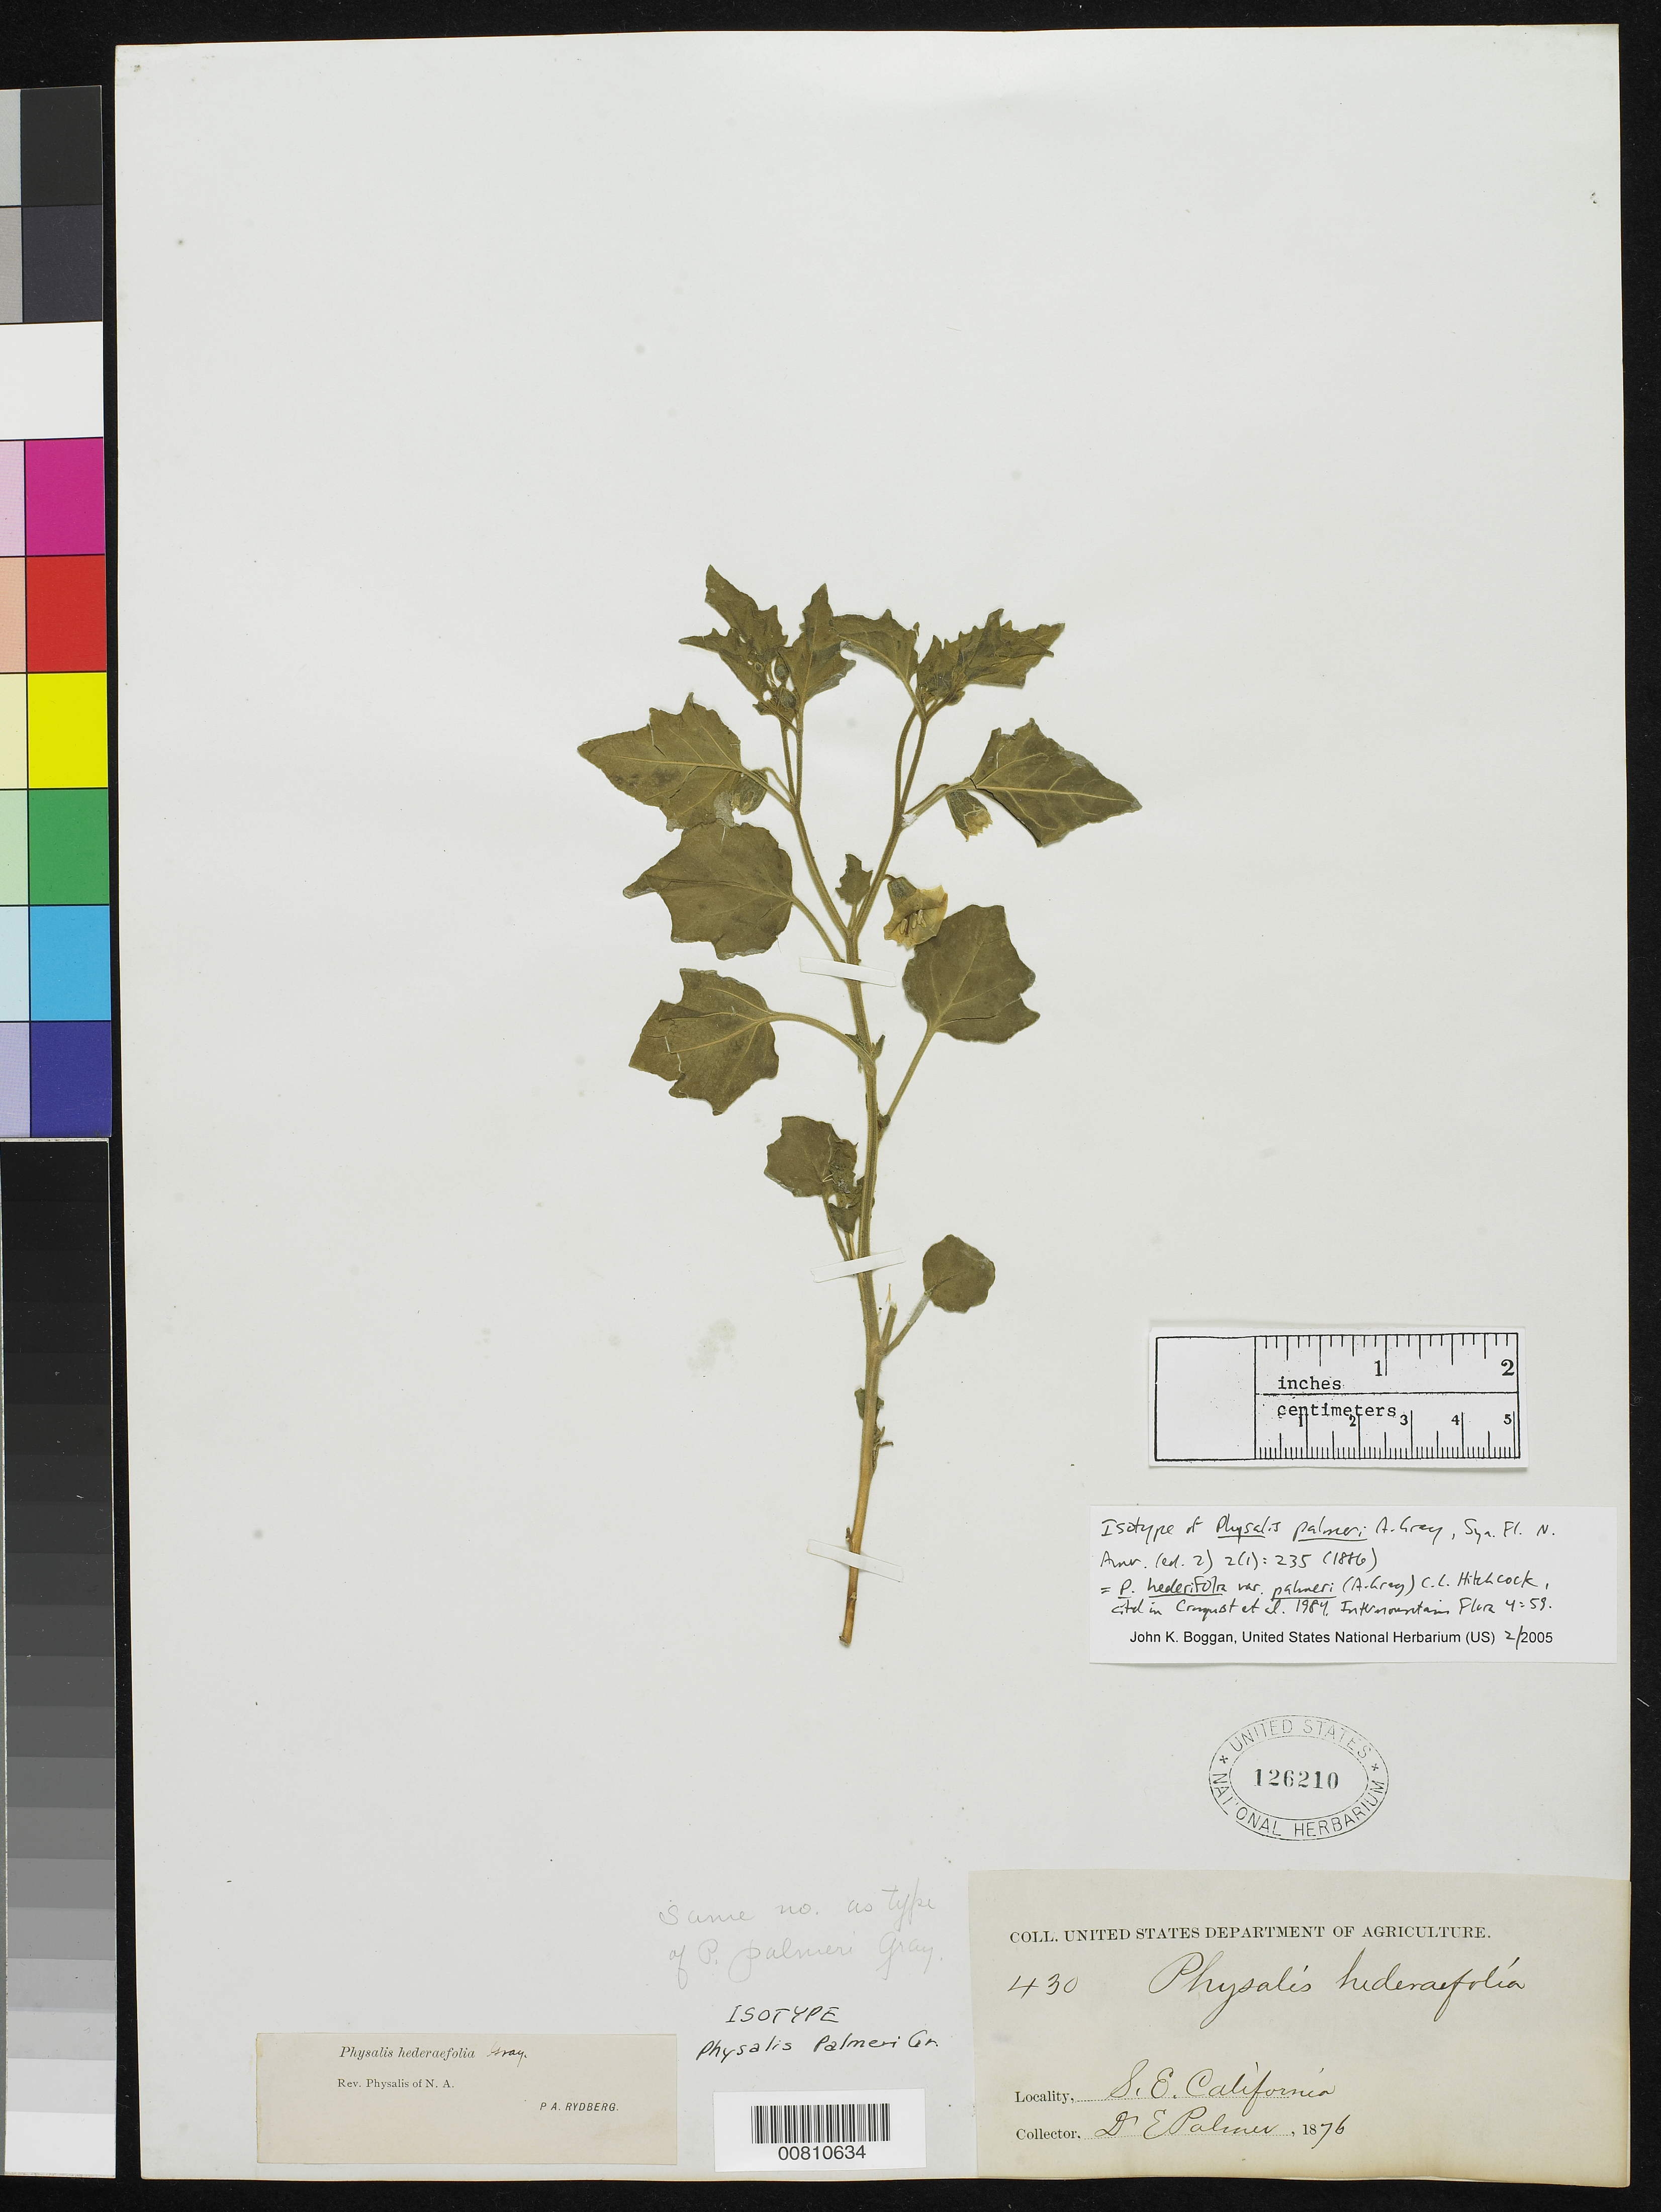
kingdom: Plantae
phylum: Tracheophyta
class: Magnoliopsida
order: Solanales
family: Solanaceae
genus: Physalis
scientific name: Physalis palmeri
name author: A. Gray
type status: Isotype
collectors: E. Palmer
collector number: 430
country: United States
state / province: California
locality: S.E. California [protologue: "Rock Spring in the Providence Mountains, S.E. California"]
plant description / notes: Type is Palmer 10436 acc. to Tropicos but type cited as Palmer 430 (holo: GH) by C.L. Hitchcock in Cronquiest et al. 1984, Intermountain Flora 4: 59.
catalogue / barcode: US 126210